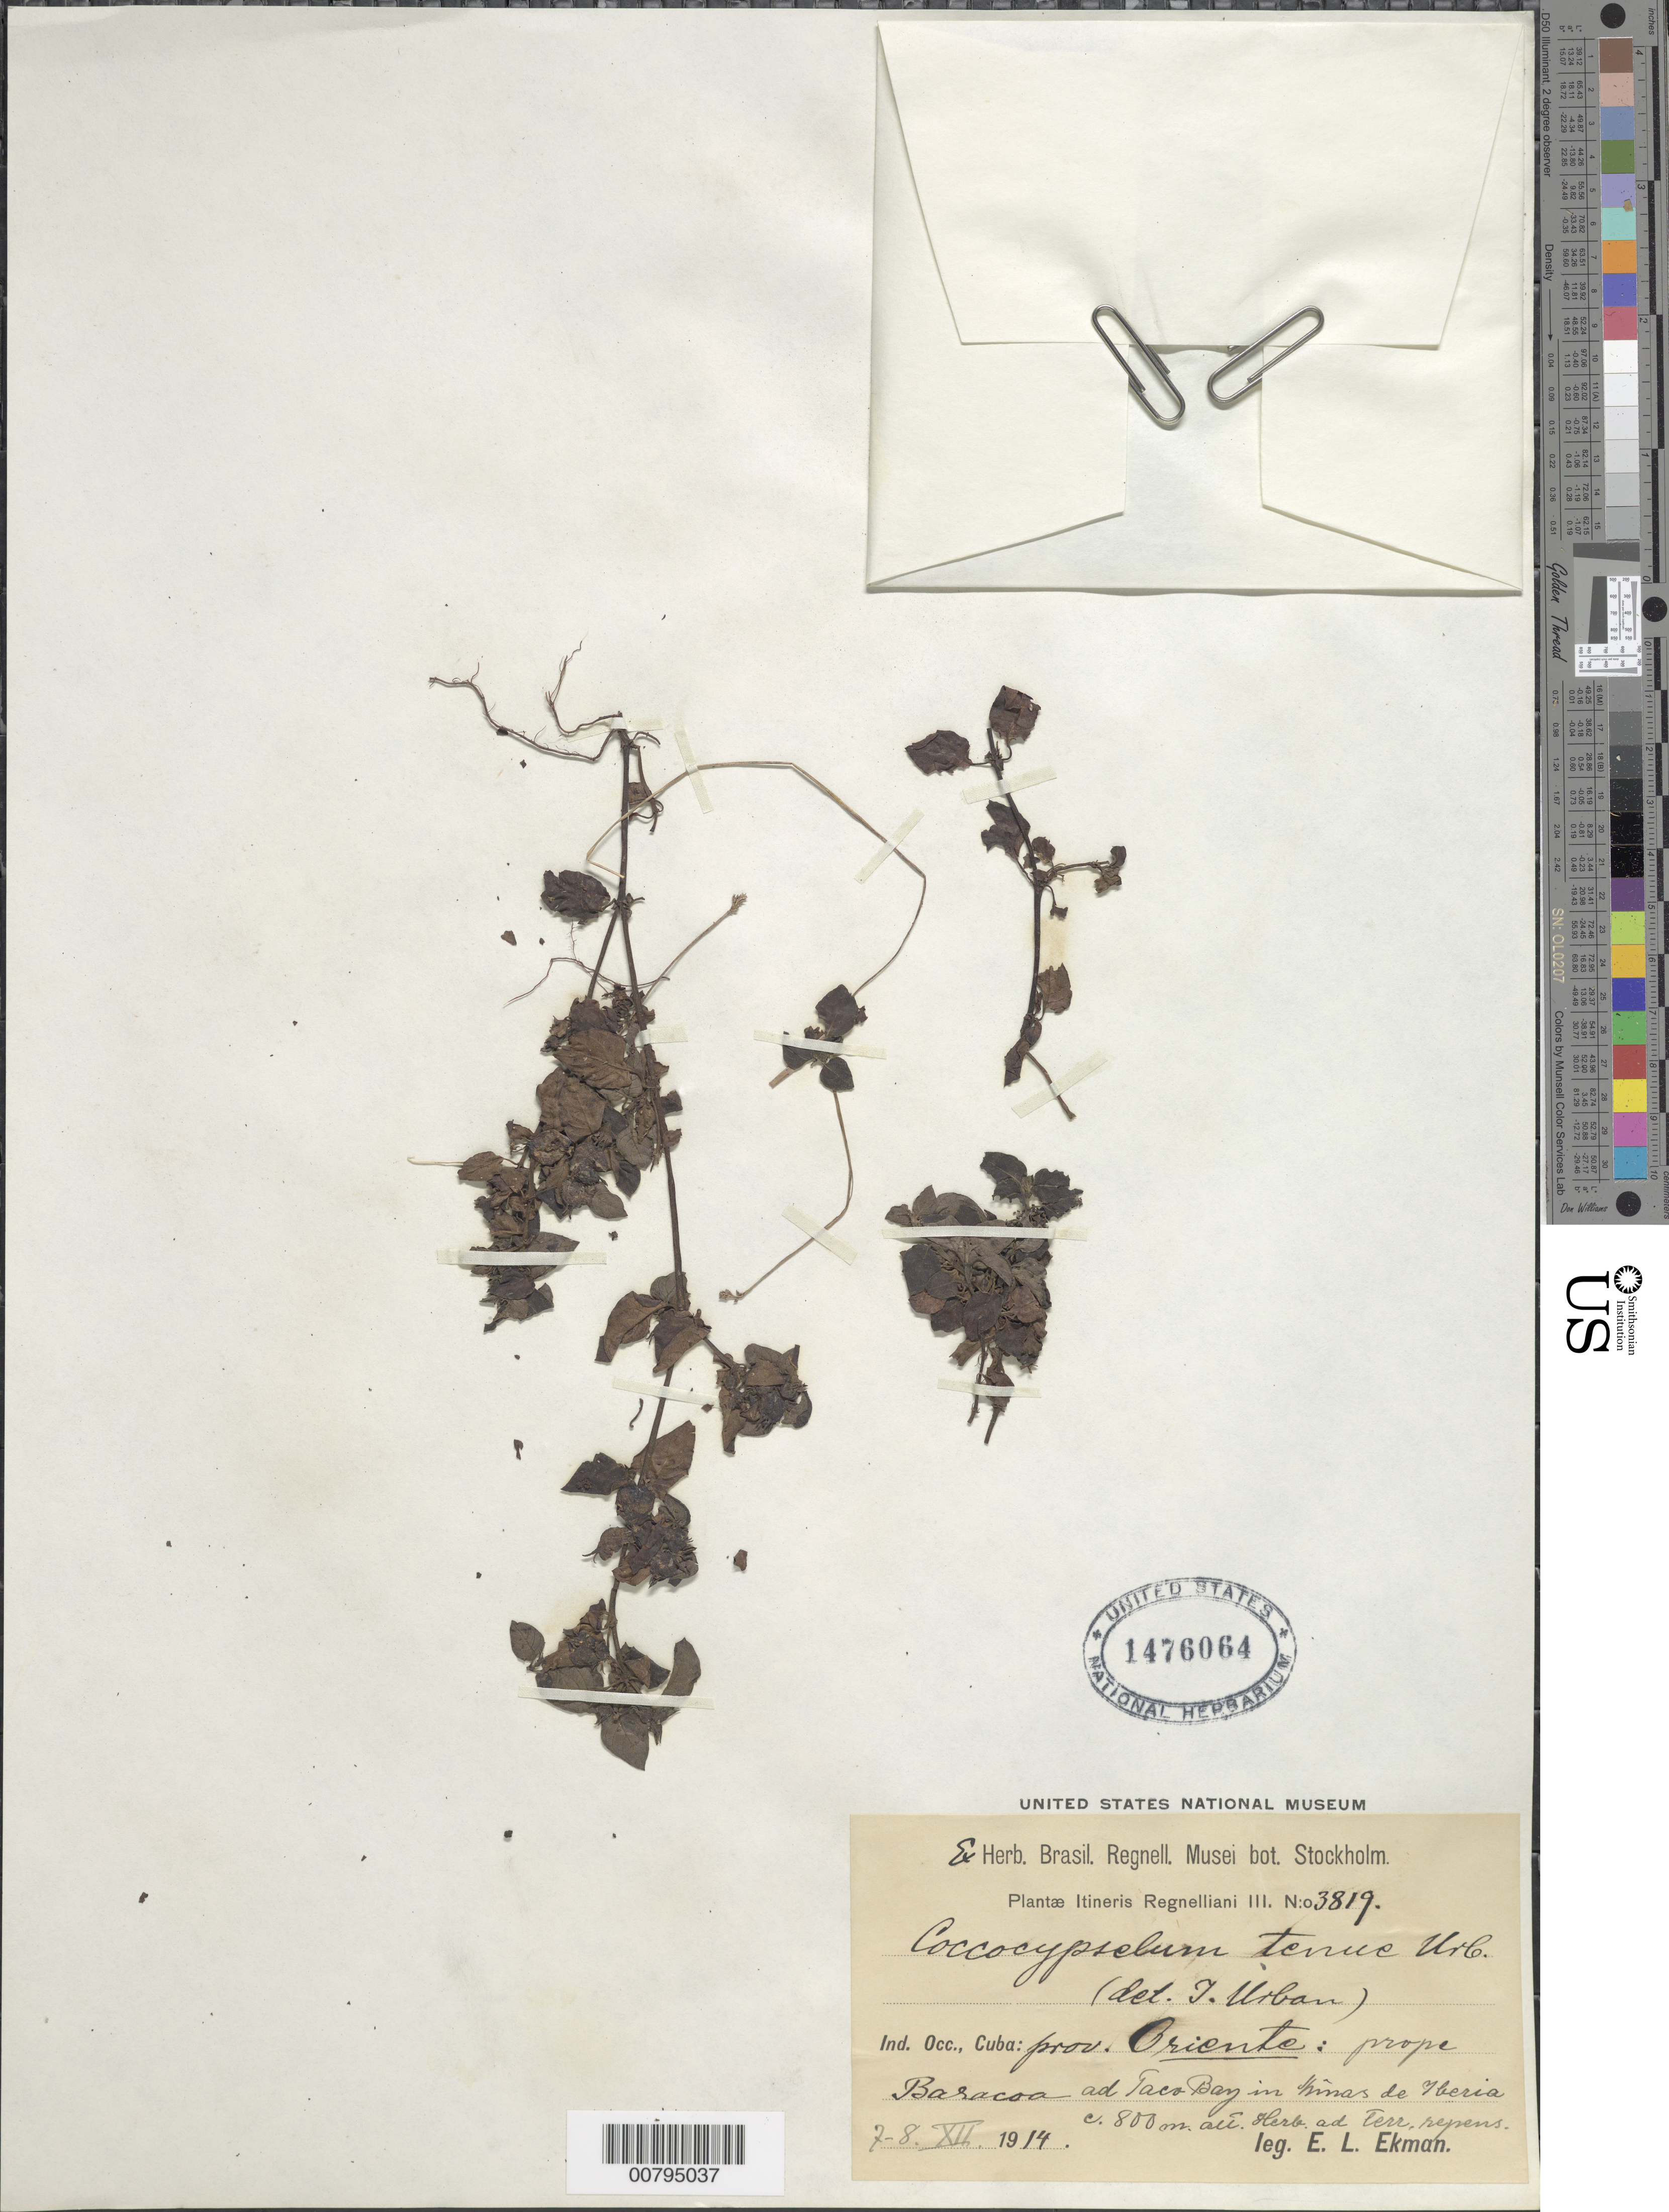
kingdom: Plantae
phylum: Tracheophyta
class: Magnoliopsida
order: Gentianales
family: Rubiaceae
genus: Coccocypselum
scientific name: Coccocypselum tenue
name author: Urb.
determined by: Urban, Ignatz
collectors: E. L. Ekman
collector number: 3819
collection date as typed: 07 Dec 1914 to 08 Dec 1914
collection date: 1914-12-07/1914-12-08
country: Cuba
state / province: Oriente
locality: Prope Baracoa ad Taco Bay in Jhimas de Iberia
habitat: Ad terr. Repens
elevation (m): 800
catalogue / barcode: US 1476064